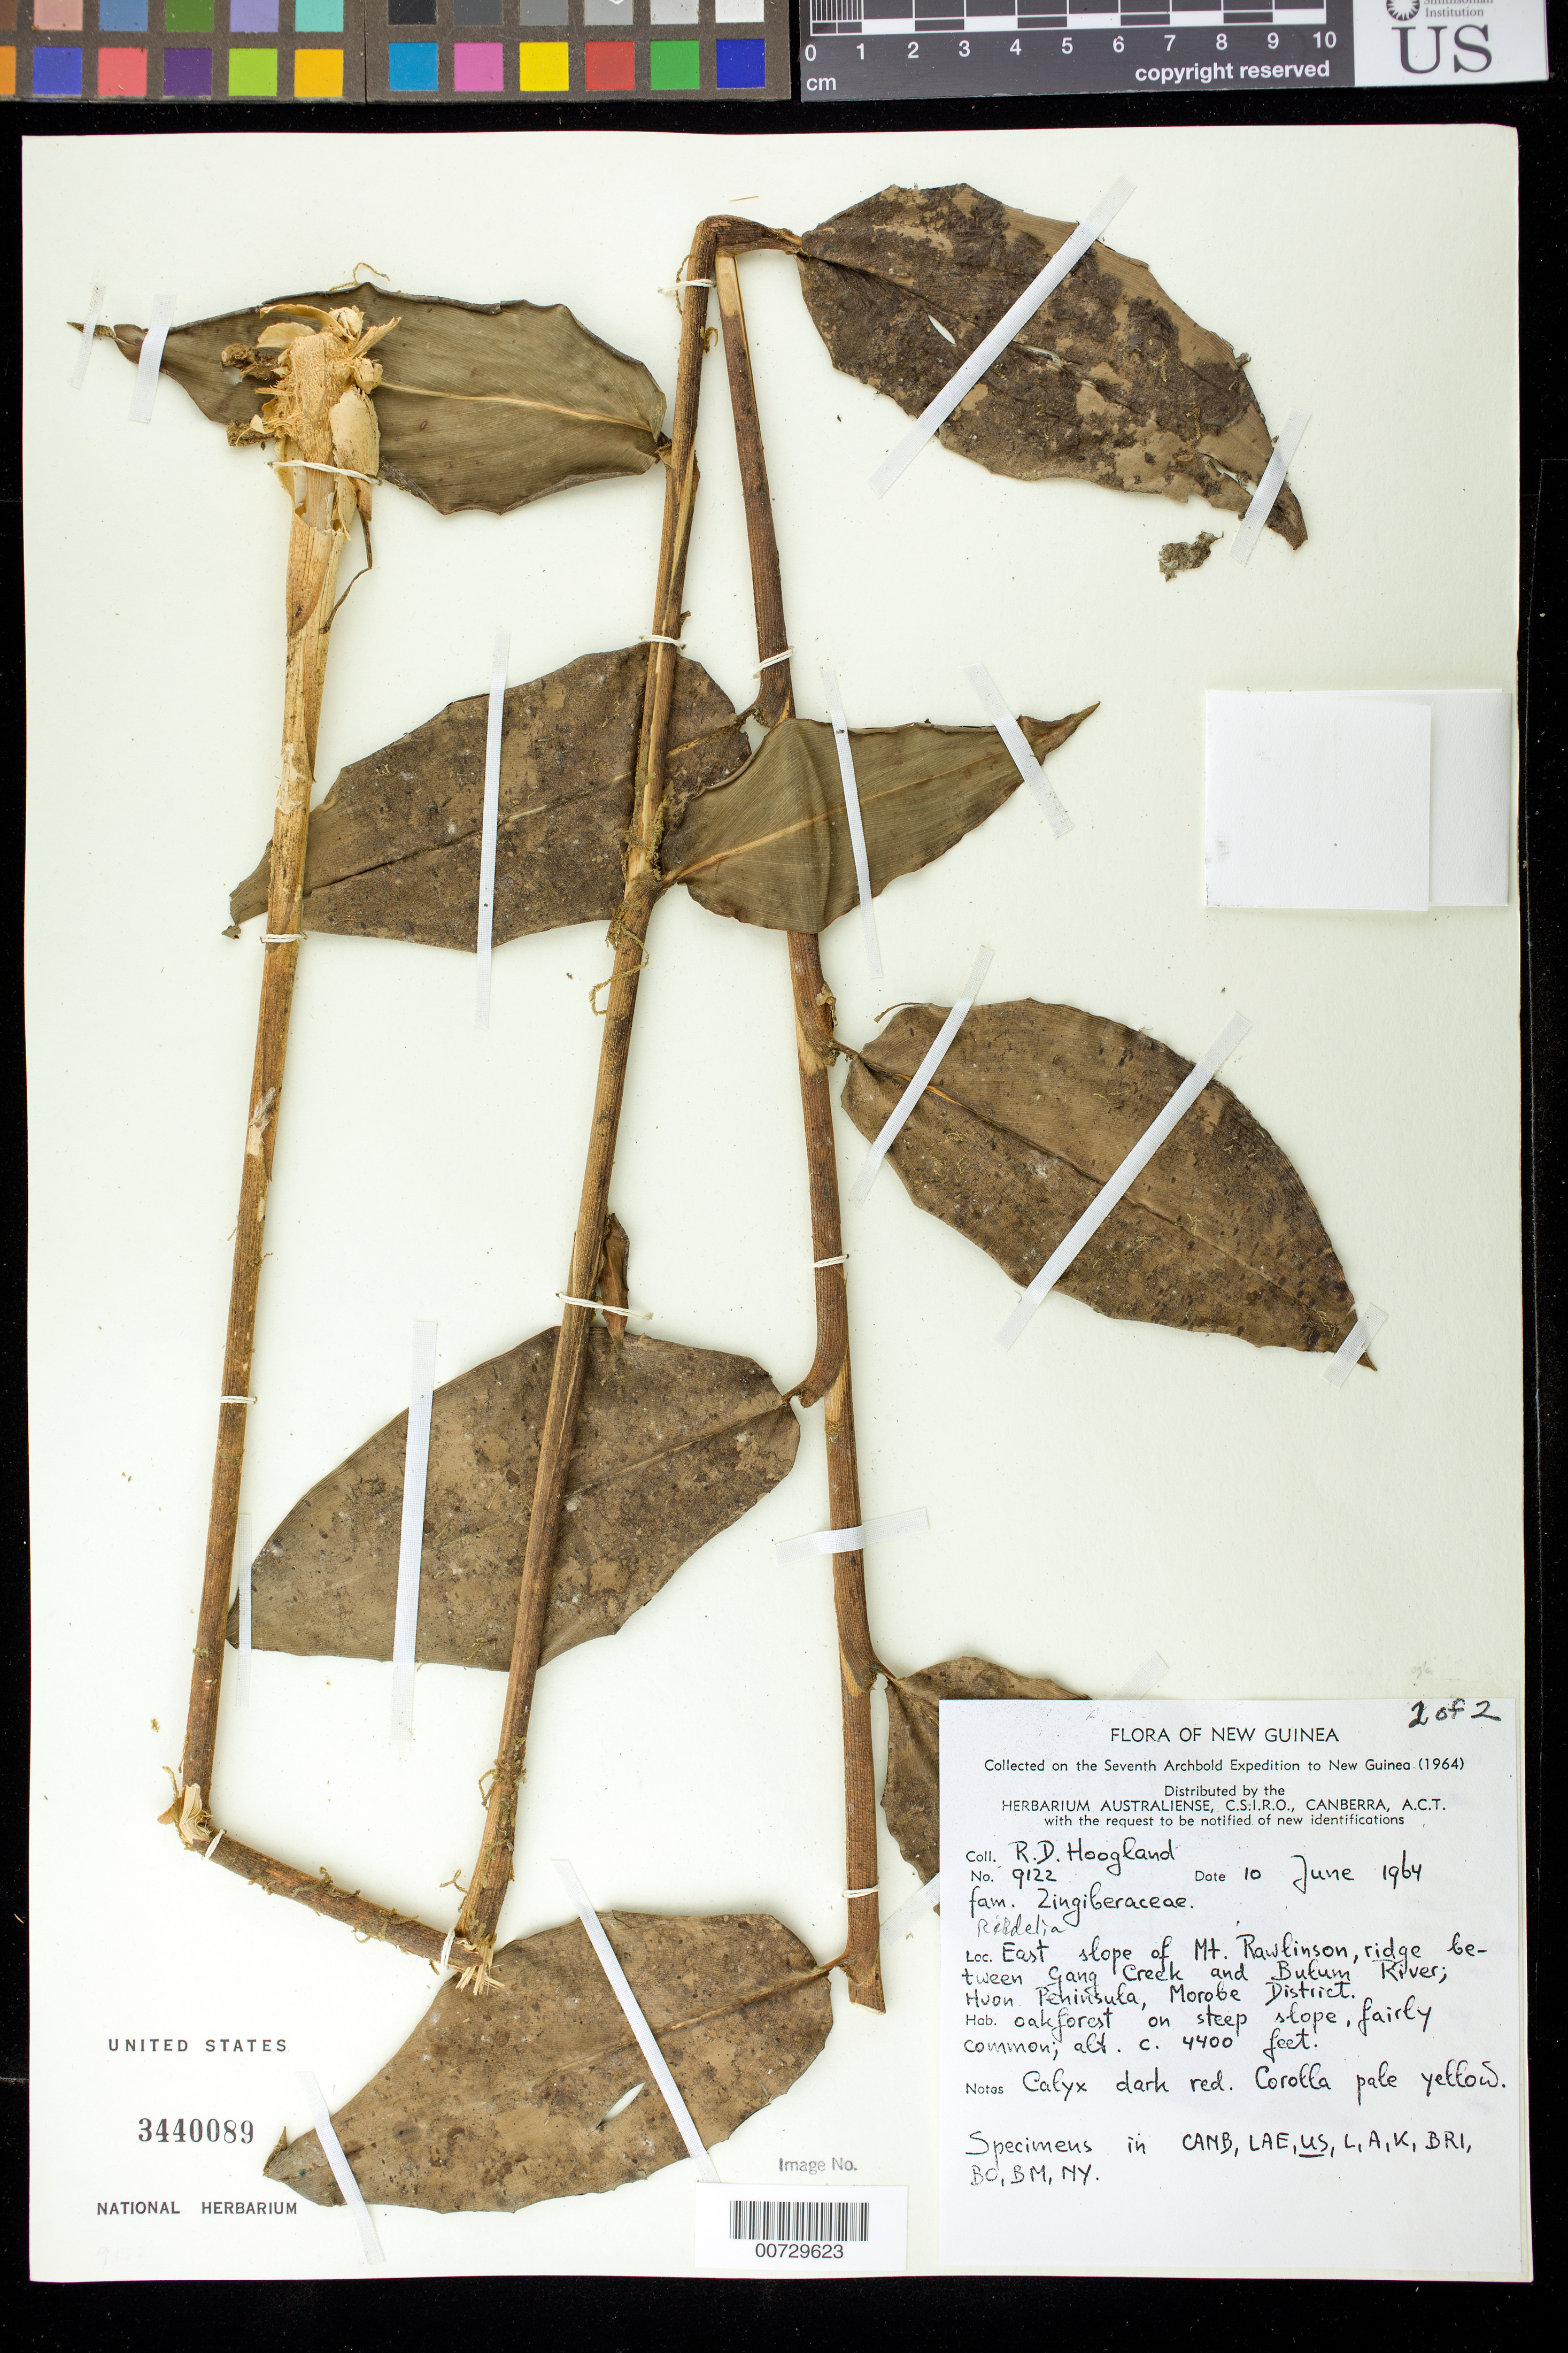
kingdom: Plantae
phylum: Tracheophyta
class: Liliopsida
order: Zingiberales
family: Zingiberaceae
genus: Riedelia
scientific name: Riedelia sp.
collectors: R. D. Hoogland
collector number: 9122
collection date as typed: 10 Jun 1964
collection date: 1964-06-10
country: Papua New Guinea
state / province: Morobe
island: New Guinea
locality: E slope of Mt. Rawlinson, ridge between Gang Creek and Bulum River, Huon Peninsula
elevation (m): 1311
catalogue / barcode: US 3440089